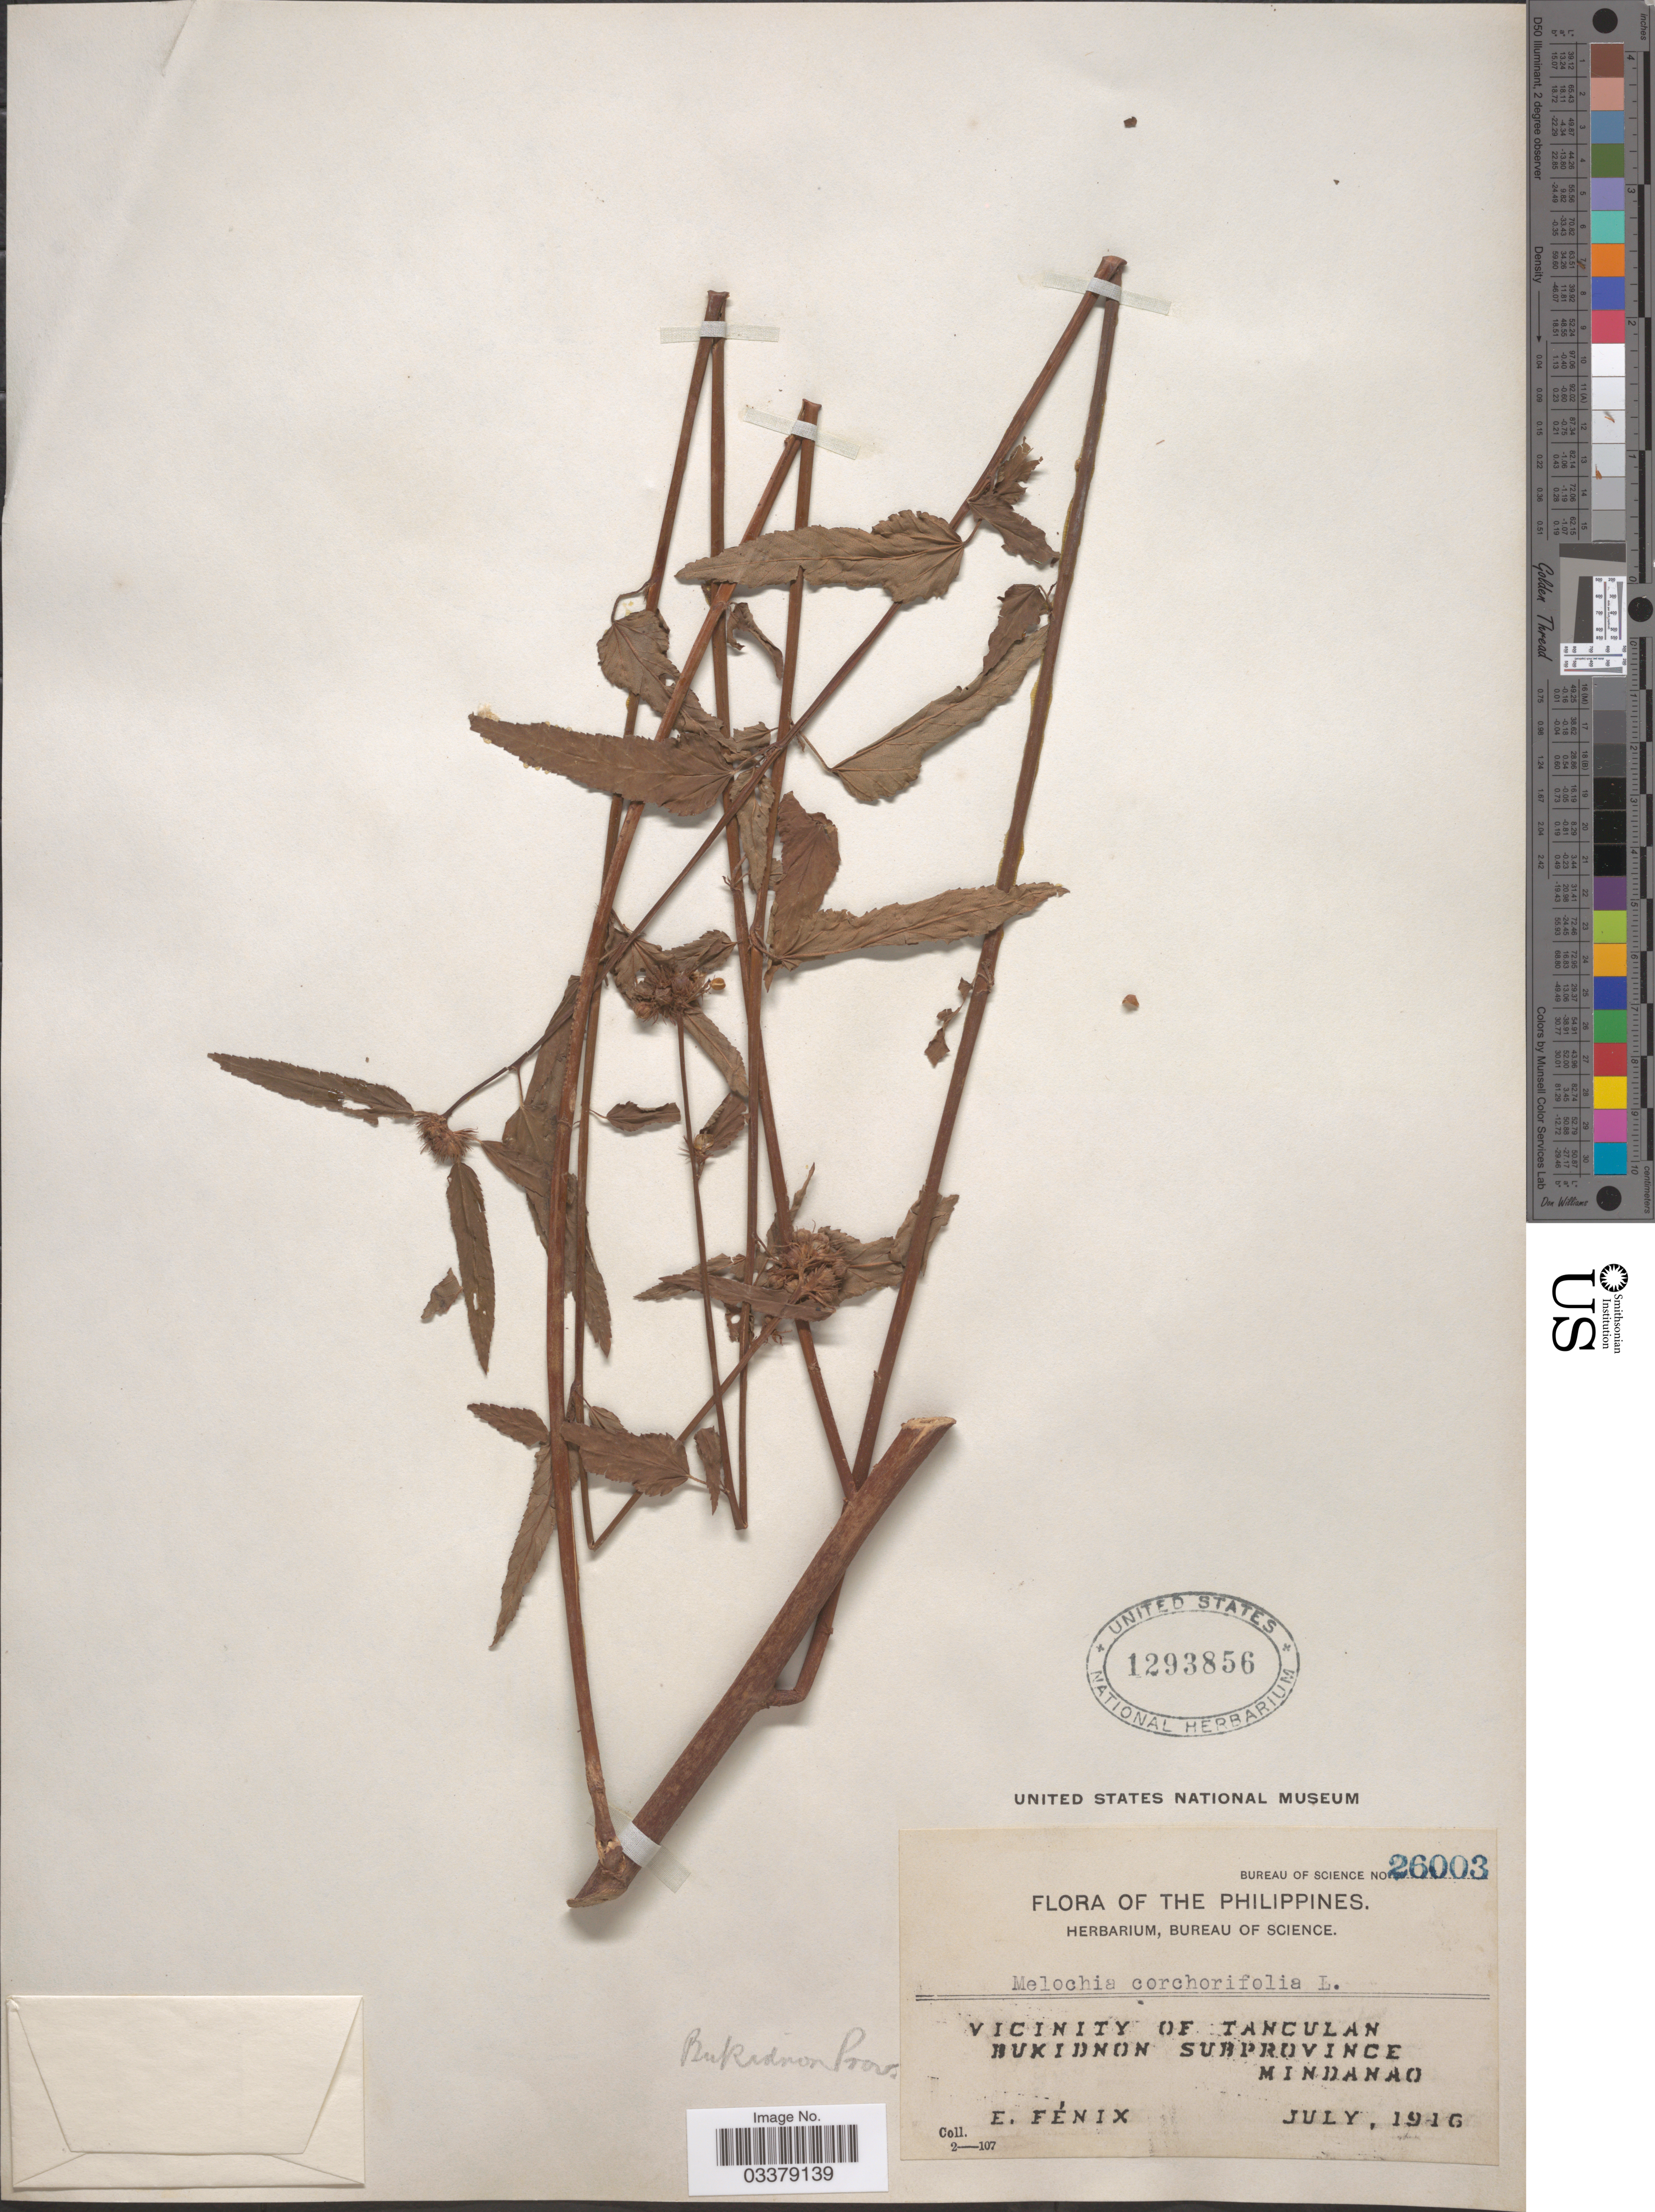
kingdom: Plantae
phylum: Tracheophyta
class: Magnoliopsida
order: Malvales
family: Malvaceae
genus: Melochia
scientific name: Melochia corchorifolia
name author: L.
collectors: E. Fénix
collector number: Bureau of Science 26003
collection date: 1916-07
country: Philippines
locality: Vicinity of Tanculan. Bukidnon Subprovince. Mindanao.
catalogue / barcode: US 1293856